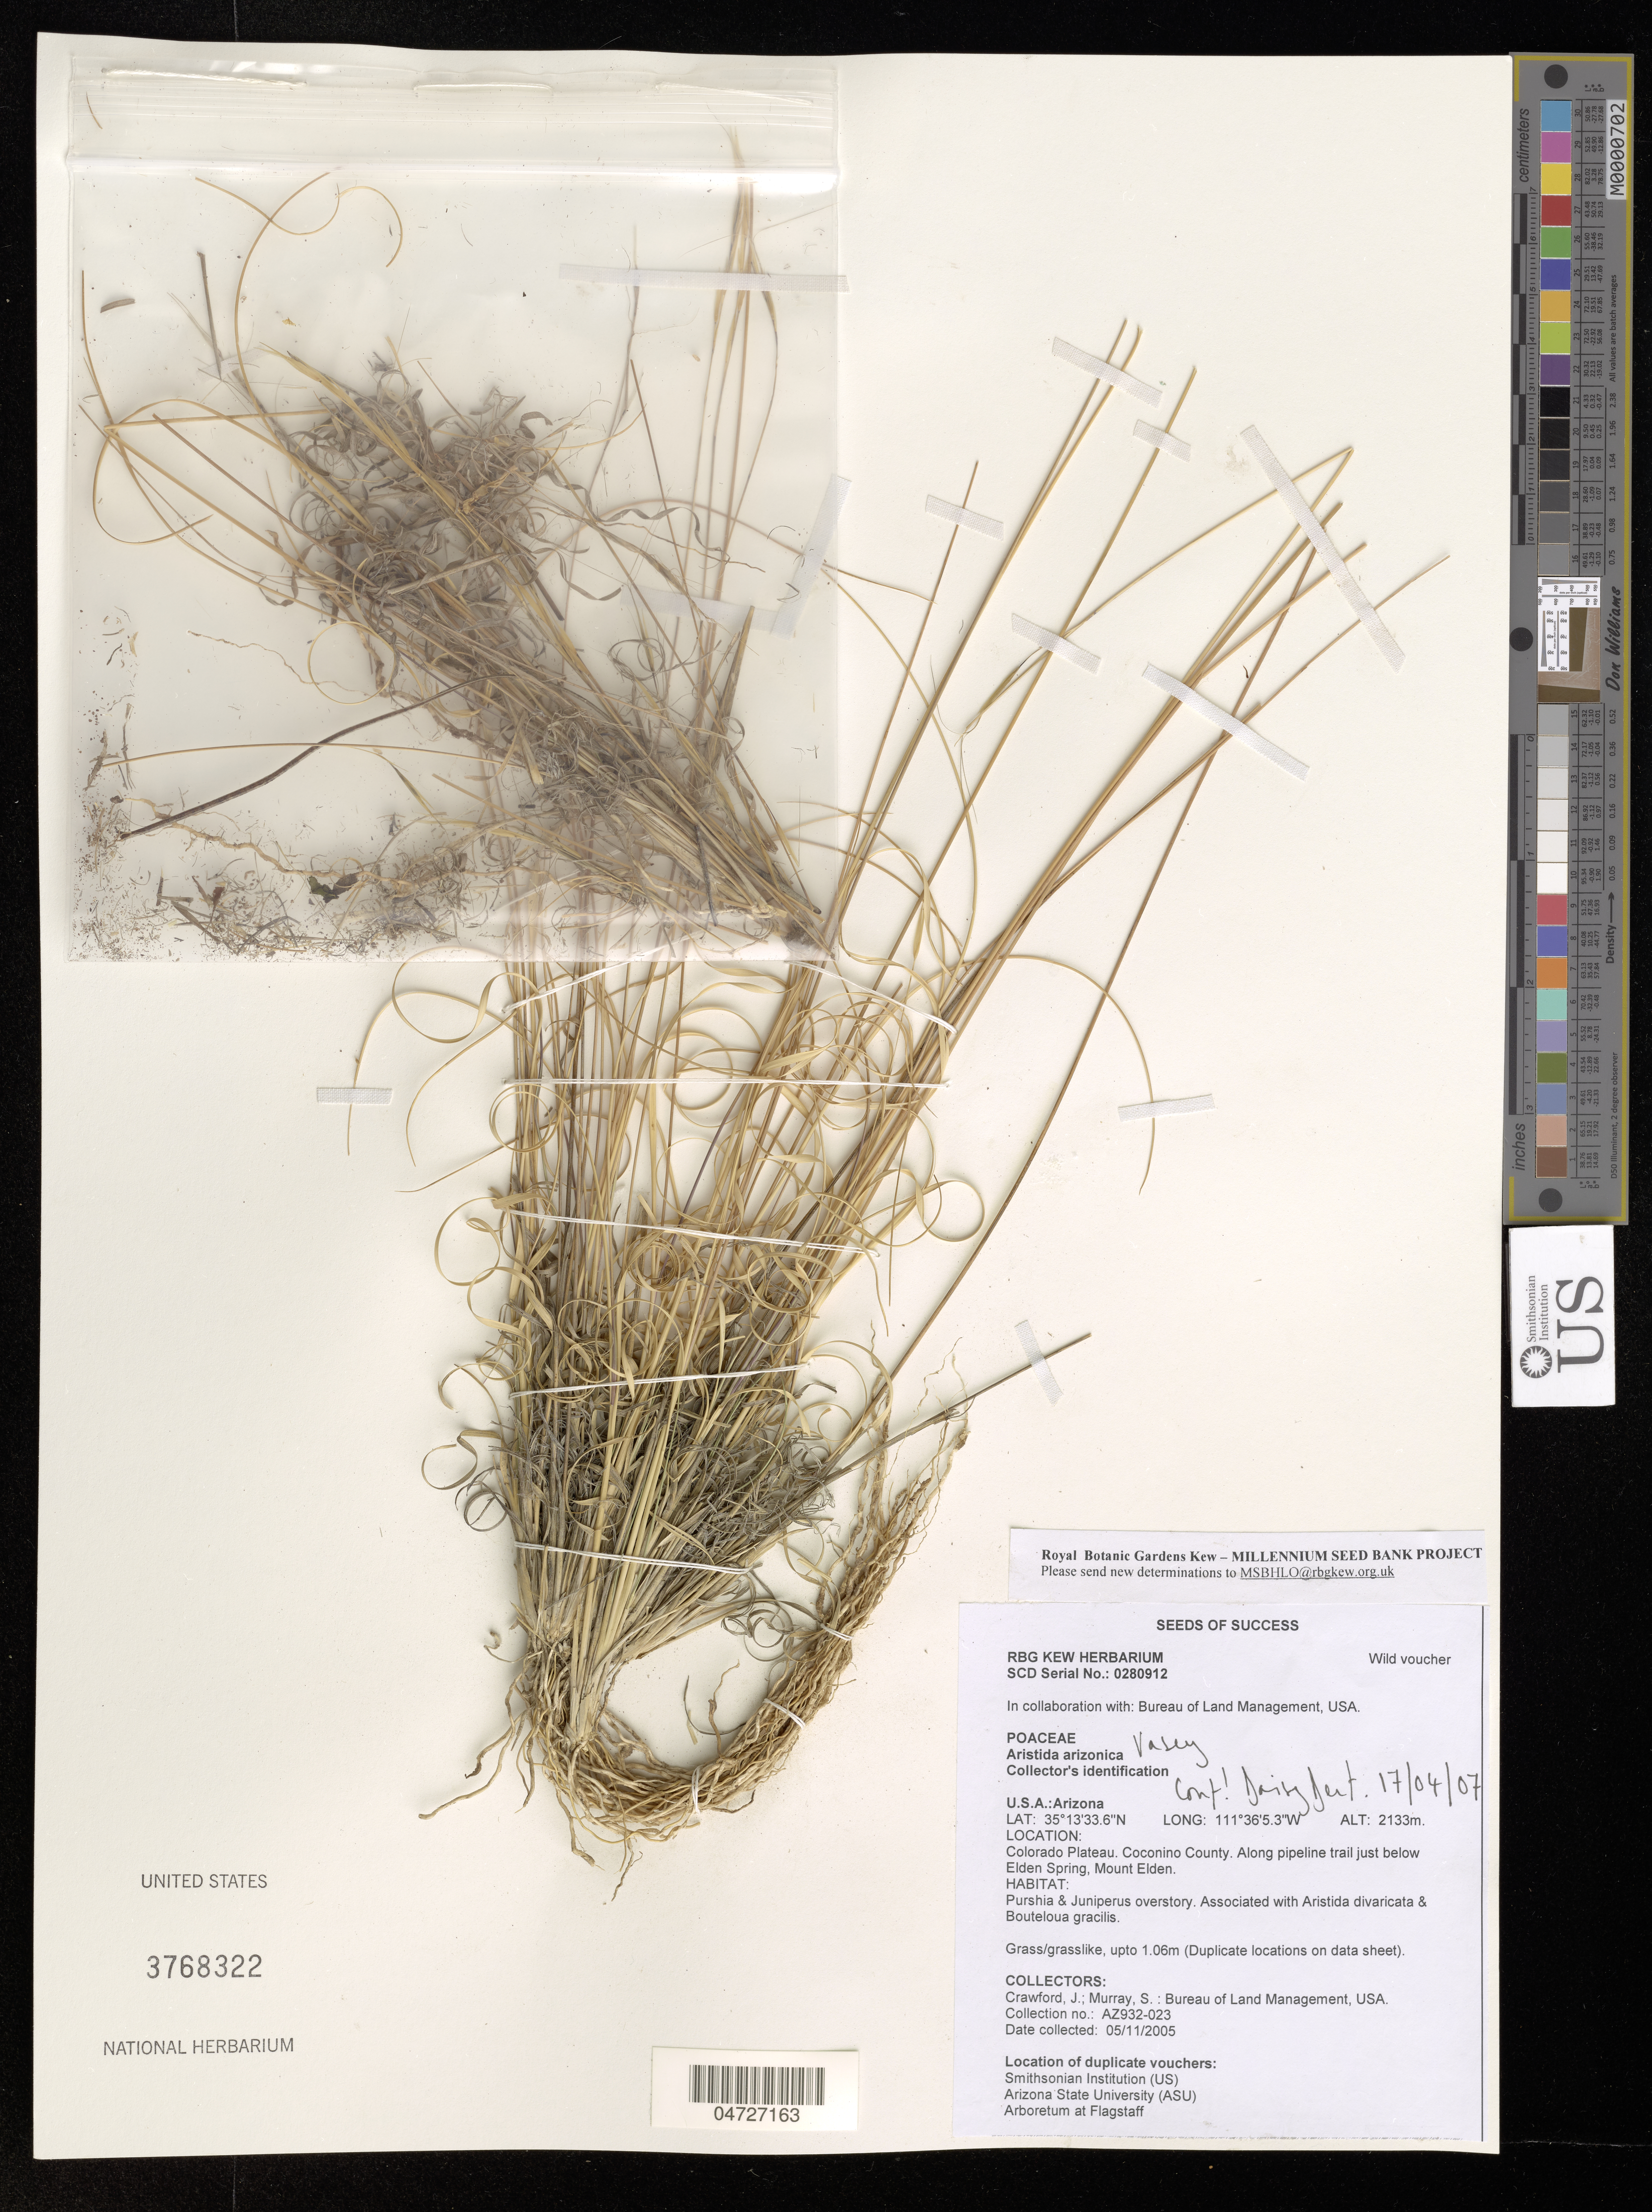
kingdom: Plantae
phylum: Tracheophyta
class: Liliopsida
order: Poales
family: Poaceae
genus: Aristida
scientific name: Aristida arizonica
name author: Vasey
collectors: J. Crawford & S. Murray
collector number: AZ932-023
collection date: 2005-11-05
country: United States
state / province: Arizona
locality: Colorado Plateau. Coconino County. Along pipeline trail just below Elden Spring, Mount Elden.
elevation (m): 2133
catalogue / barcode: US 3768322